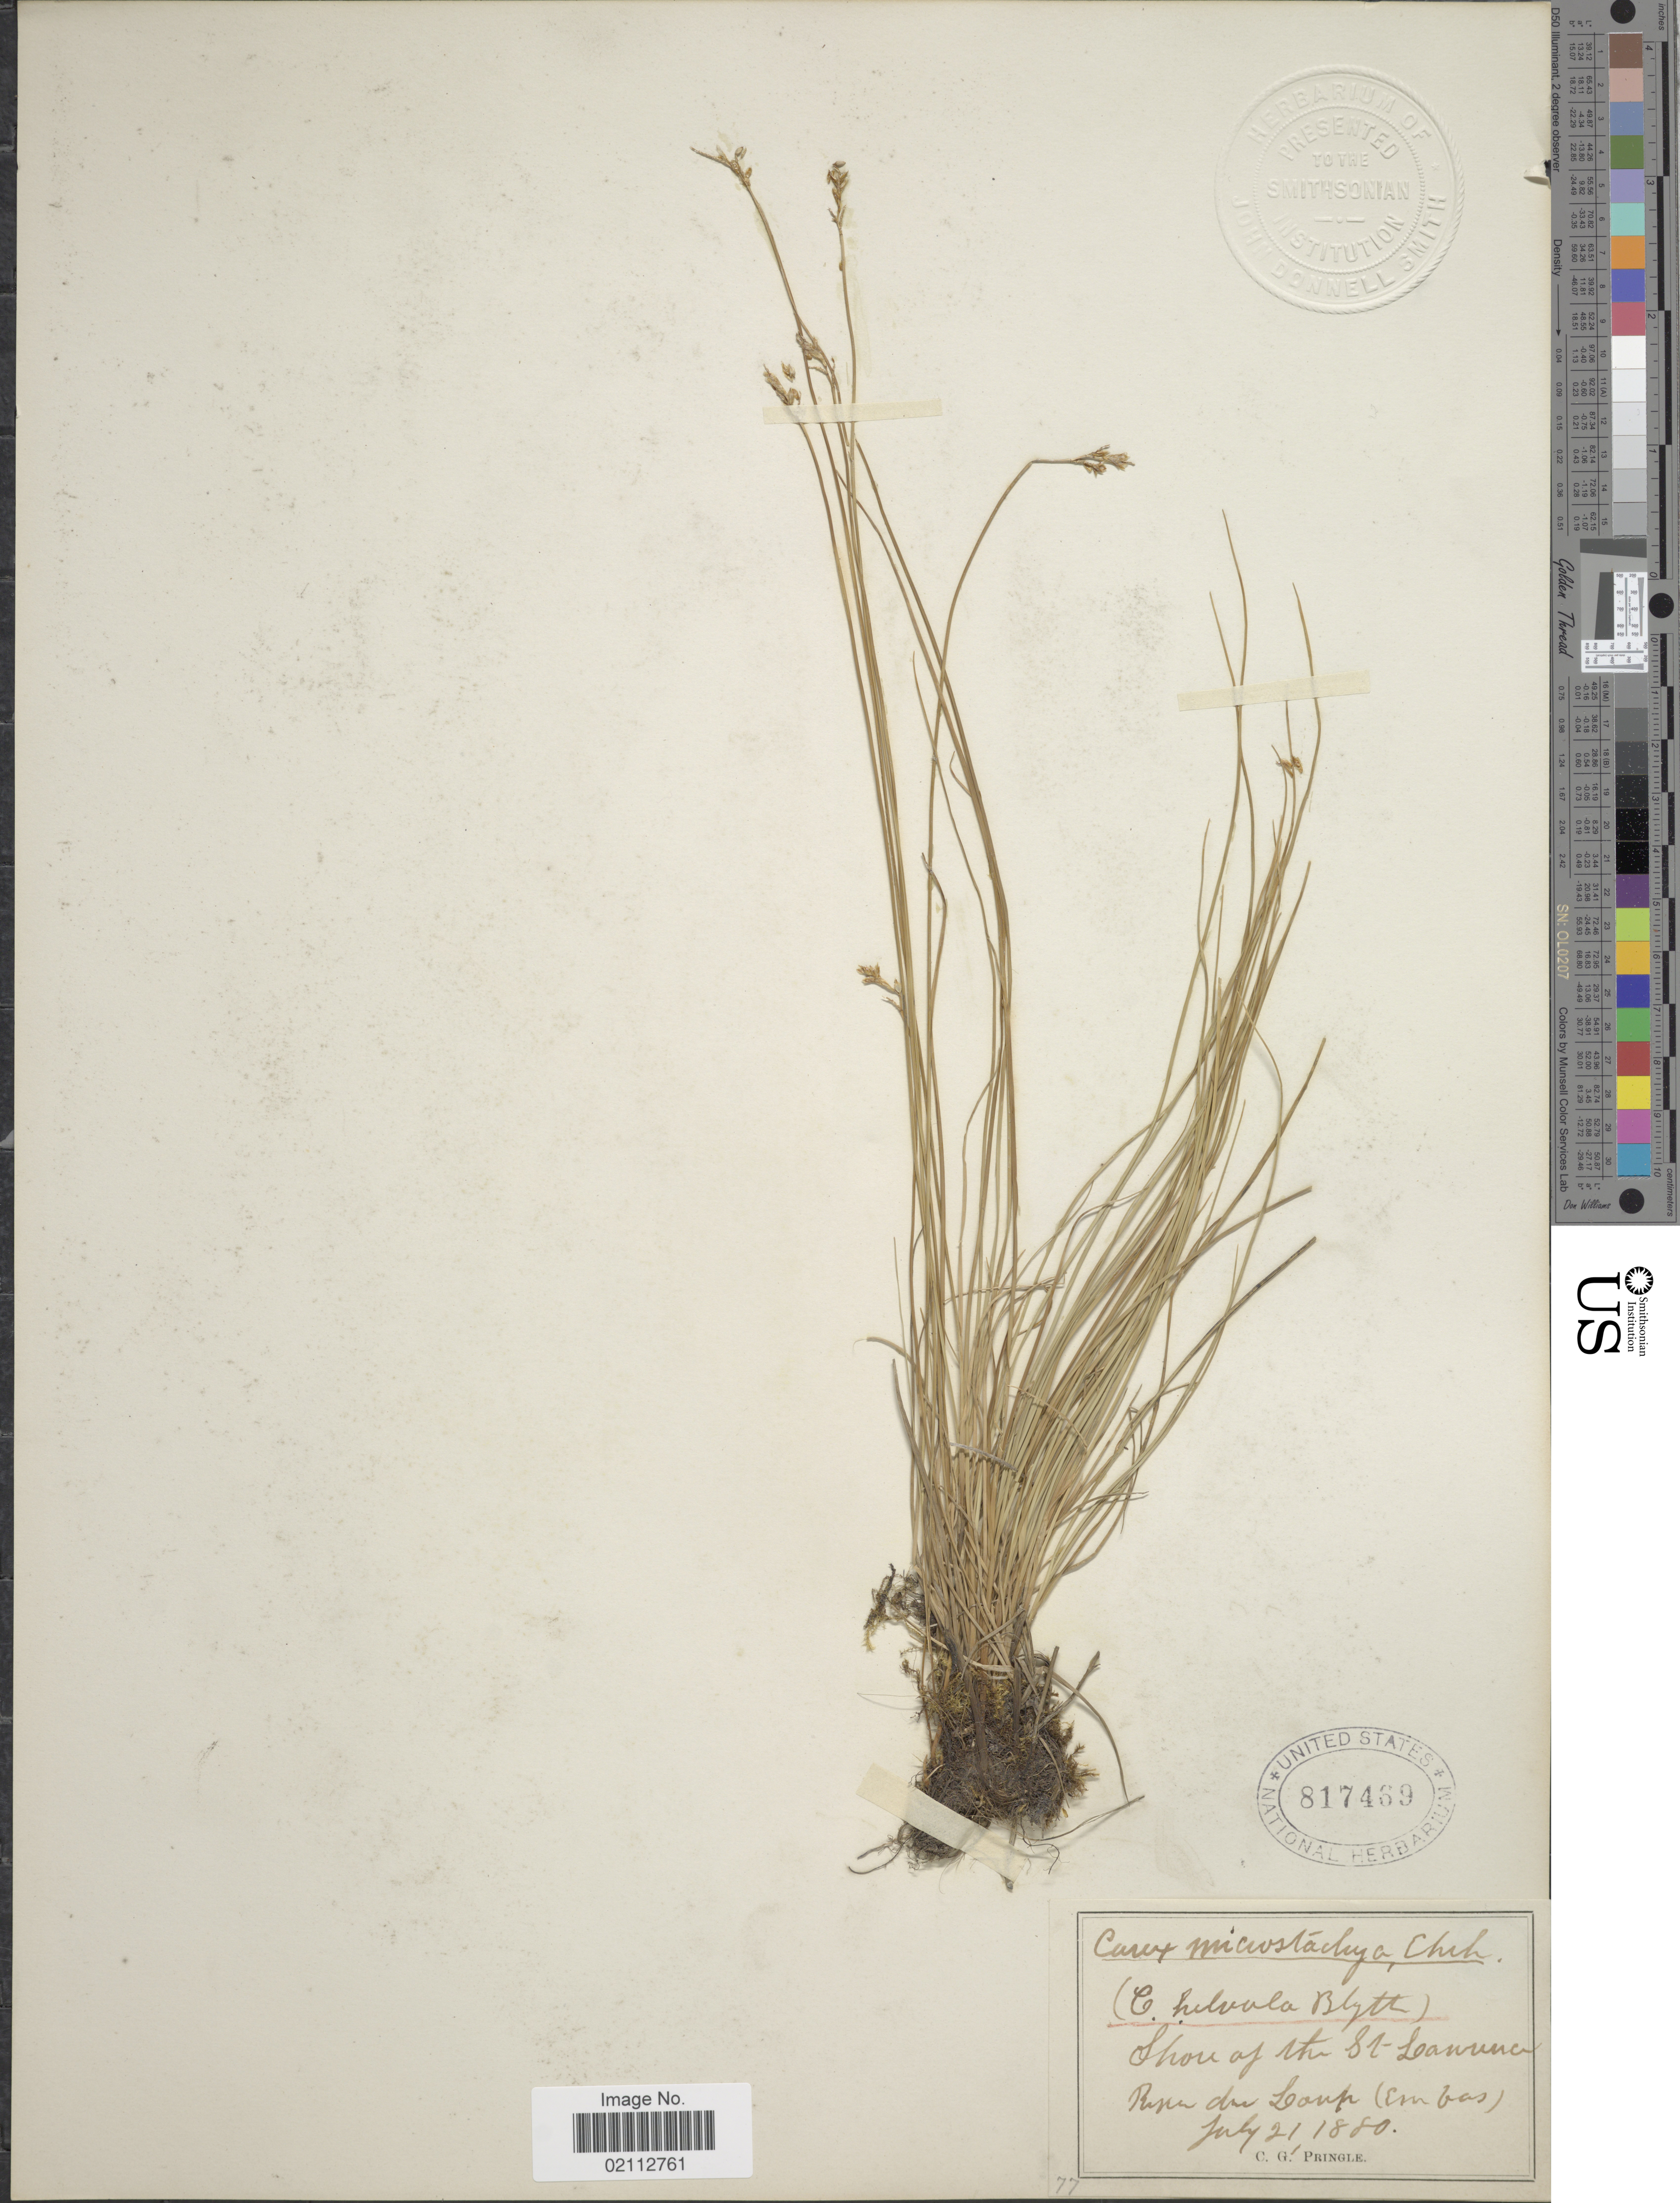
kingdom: Plantae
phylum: Tracheophyta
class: Liliopsida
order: Poales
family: Cyperaceae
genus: Carex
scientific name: Carex x helvola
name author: Blytt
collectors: C. G. Pringle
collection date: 1880-07-21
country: Canada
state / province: Quebec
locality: Shore of the St Lawrence Basin du Loup (Em bas)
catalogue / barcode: US 817469